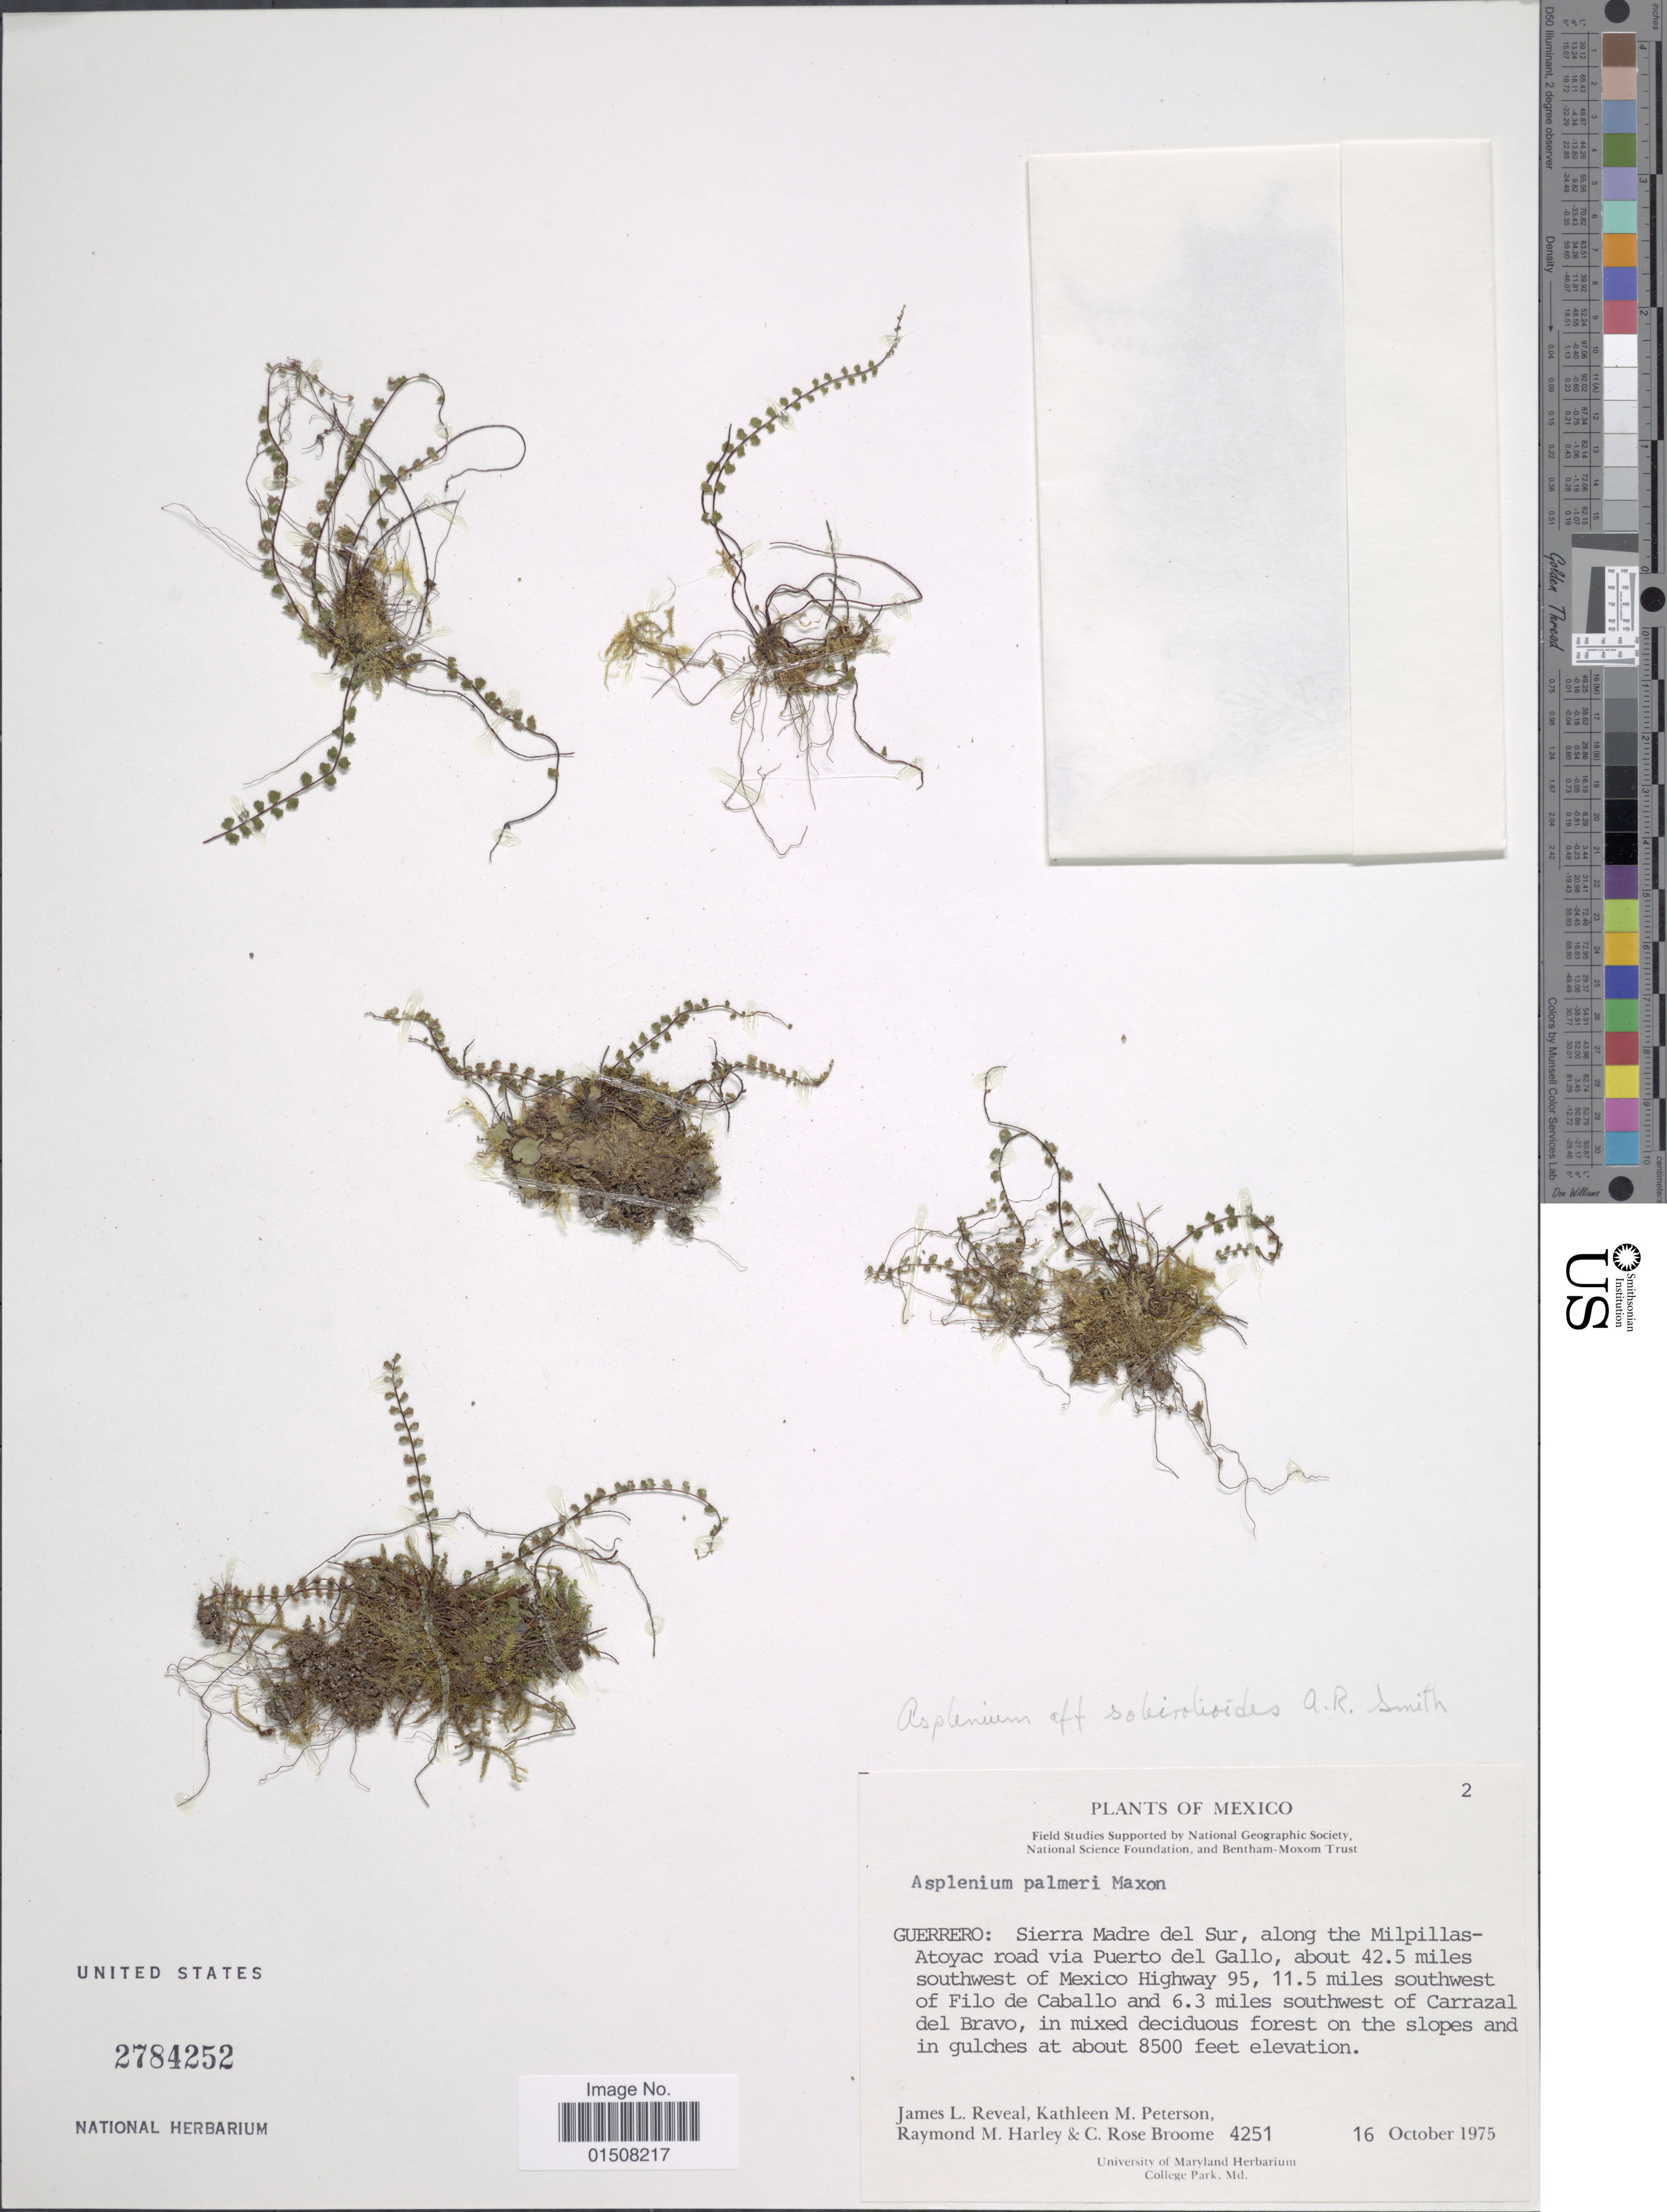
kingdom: Plantae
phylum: Tracheophyta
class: Polypodiopsida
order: Polypodiales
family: Aspleniaceae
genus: Asplenium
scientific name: Asplenium soleirolioides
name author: A.R. Sm.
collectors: J. L. Reveal, K. Peterson, R. M. Harley & C. R. Broome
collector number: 4251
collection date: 1975-10-16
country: Mexico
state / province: Guerrero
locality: Sierra Madre del Sur,along the Milpillas-Atoyac road via Puerto del Gallo, about 42.5 miles southwest of Mexico Highway 95, 11.5 miles southweat of Filo de Caballo and 6.3 miles southwest of Carrazal del Bravo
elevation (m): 2591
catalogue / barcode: US 2784252